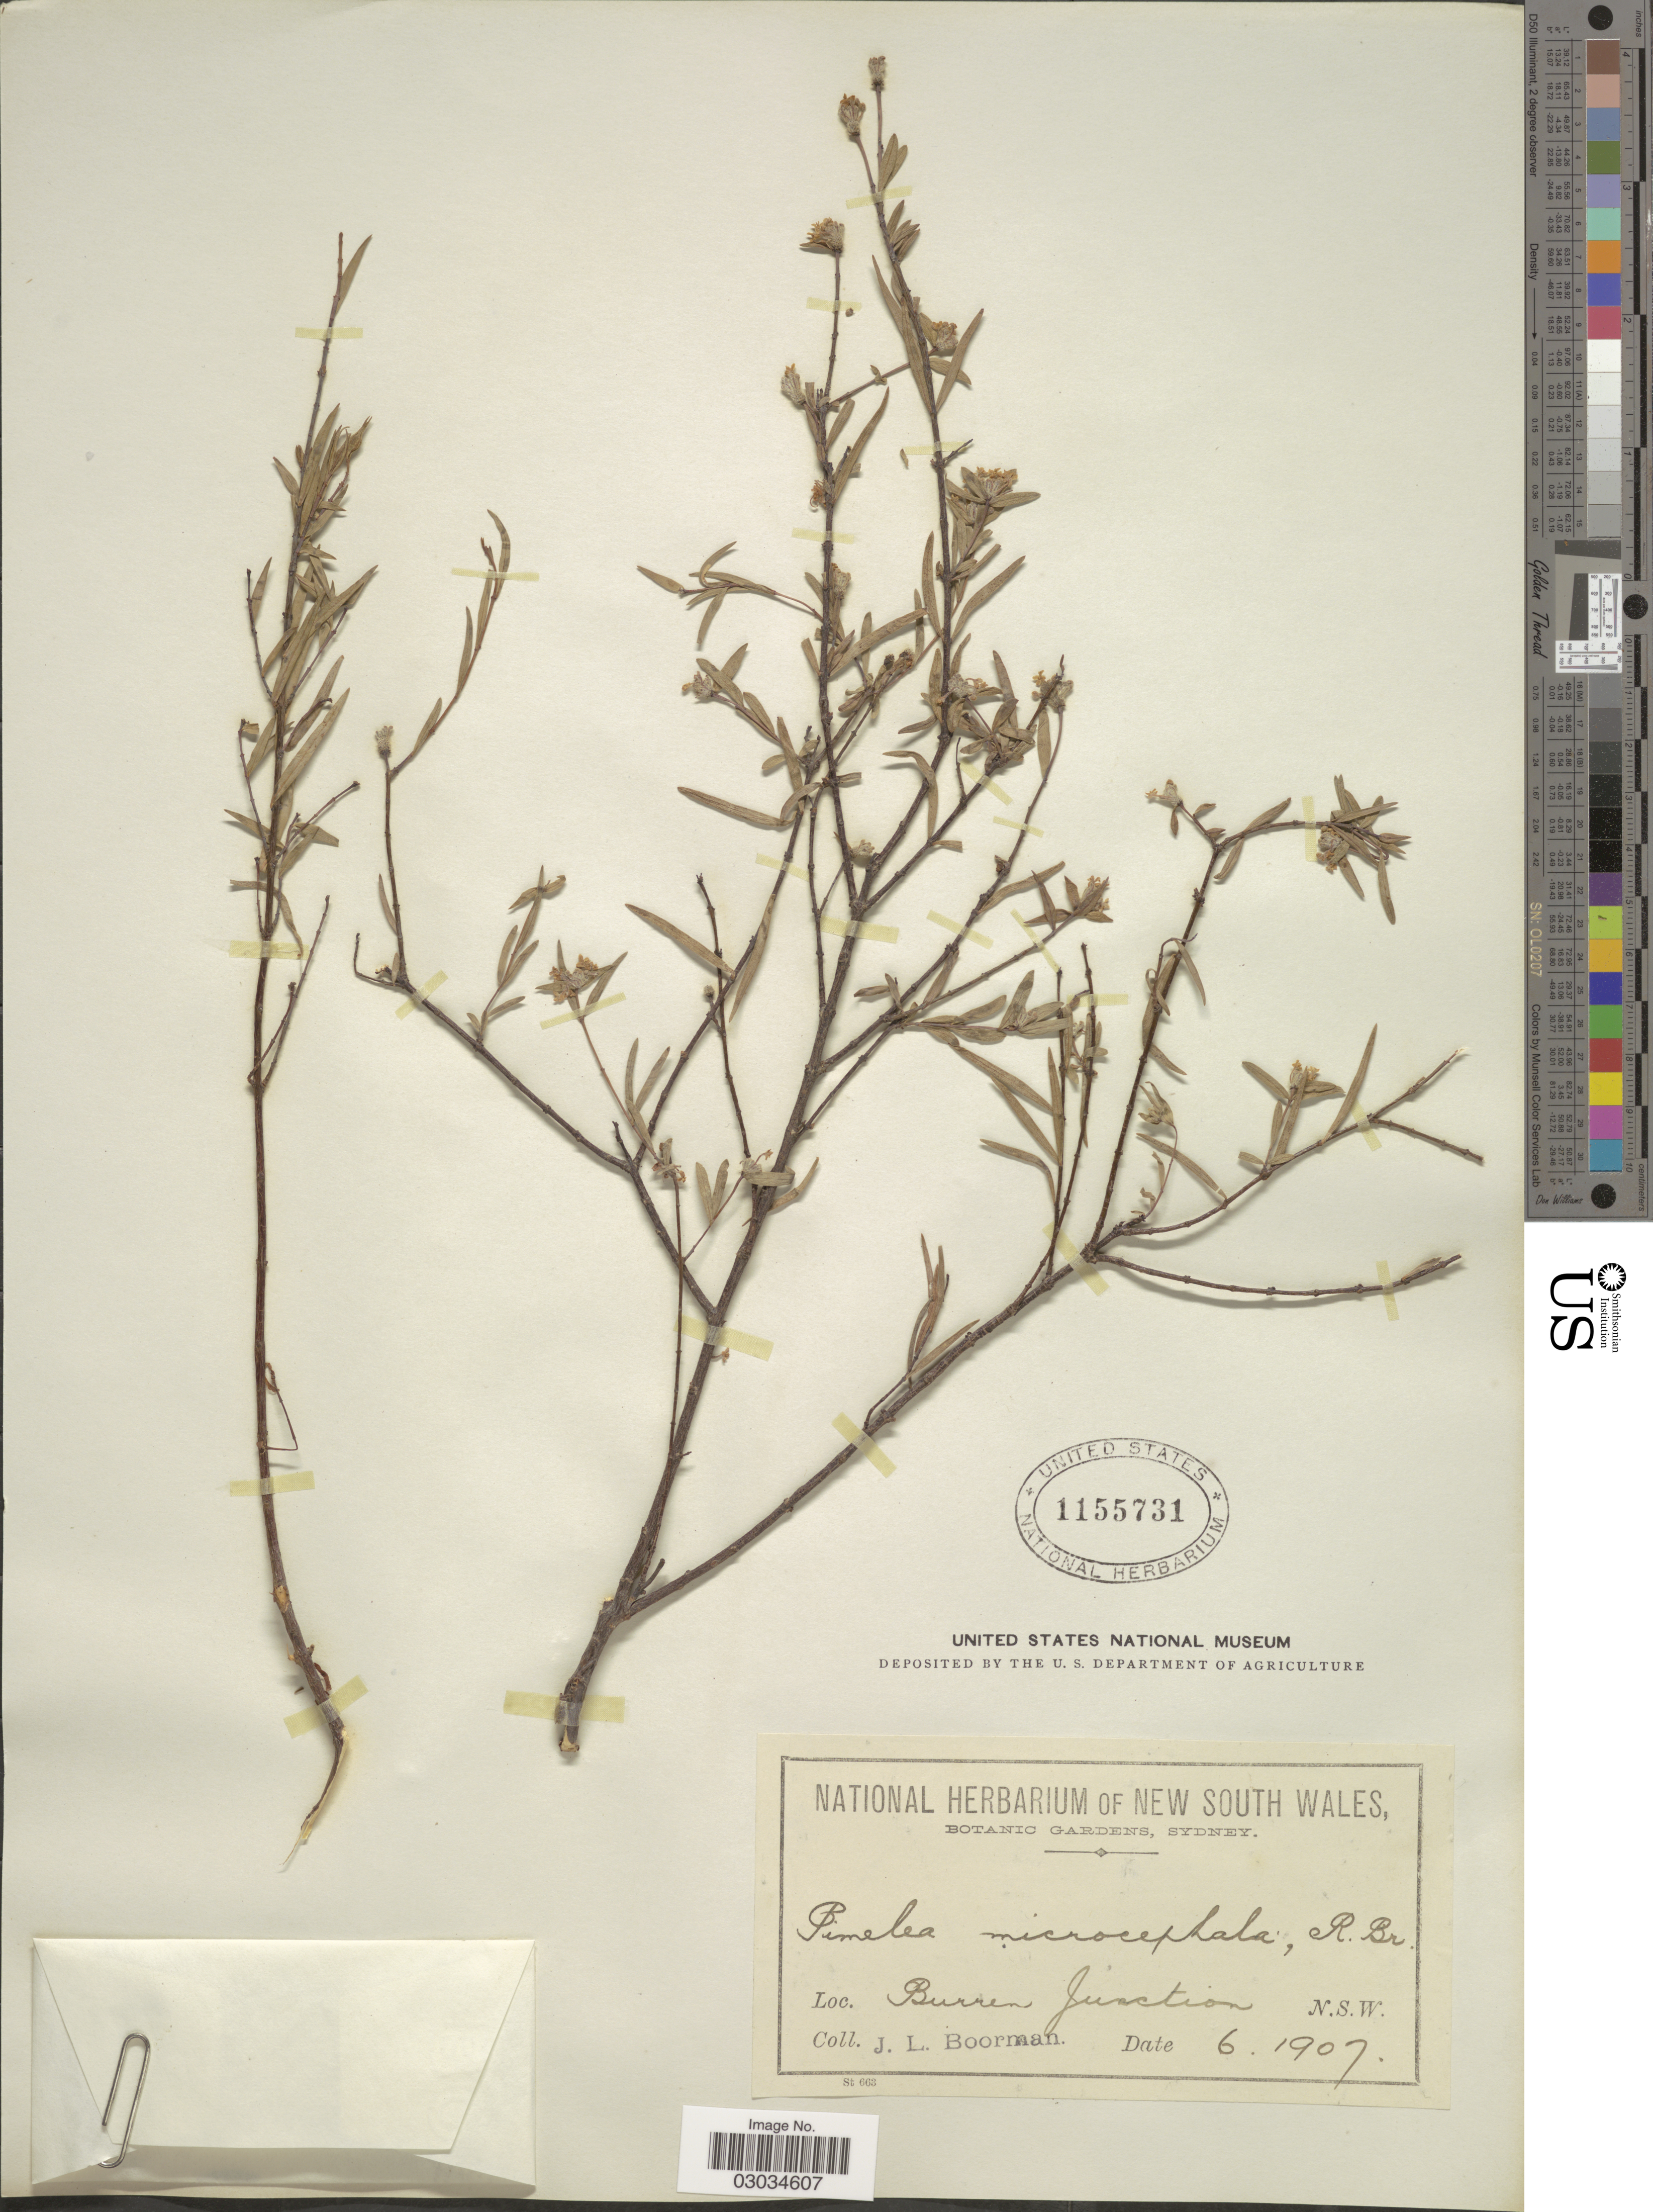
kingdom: Plantae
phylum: Tracheophyta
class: Magnoliopsida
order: Malvales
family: Thymelaeaceae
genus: Pimelea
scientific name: Pimelea microcephala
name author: R. Br.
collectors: J. Boorman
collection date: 1907-06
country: Australia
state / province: New South Wales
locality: Burren Junction. N.S.W.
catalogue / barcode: US 1155731